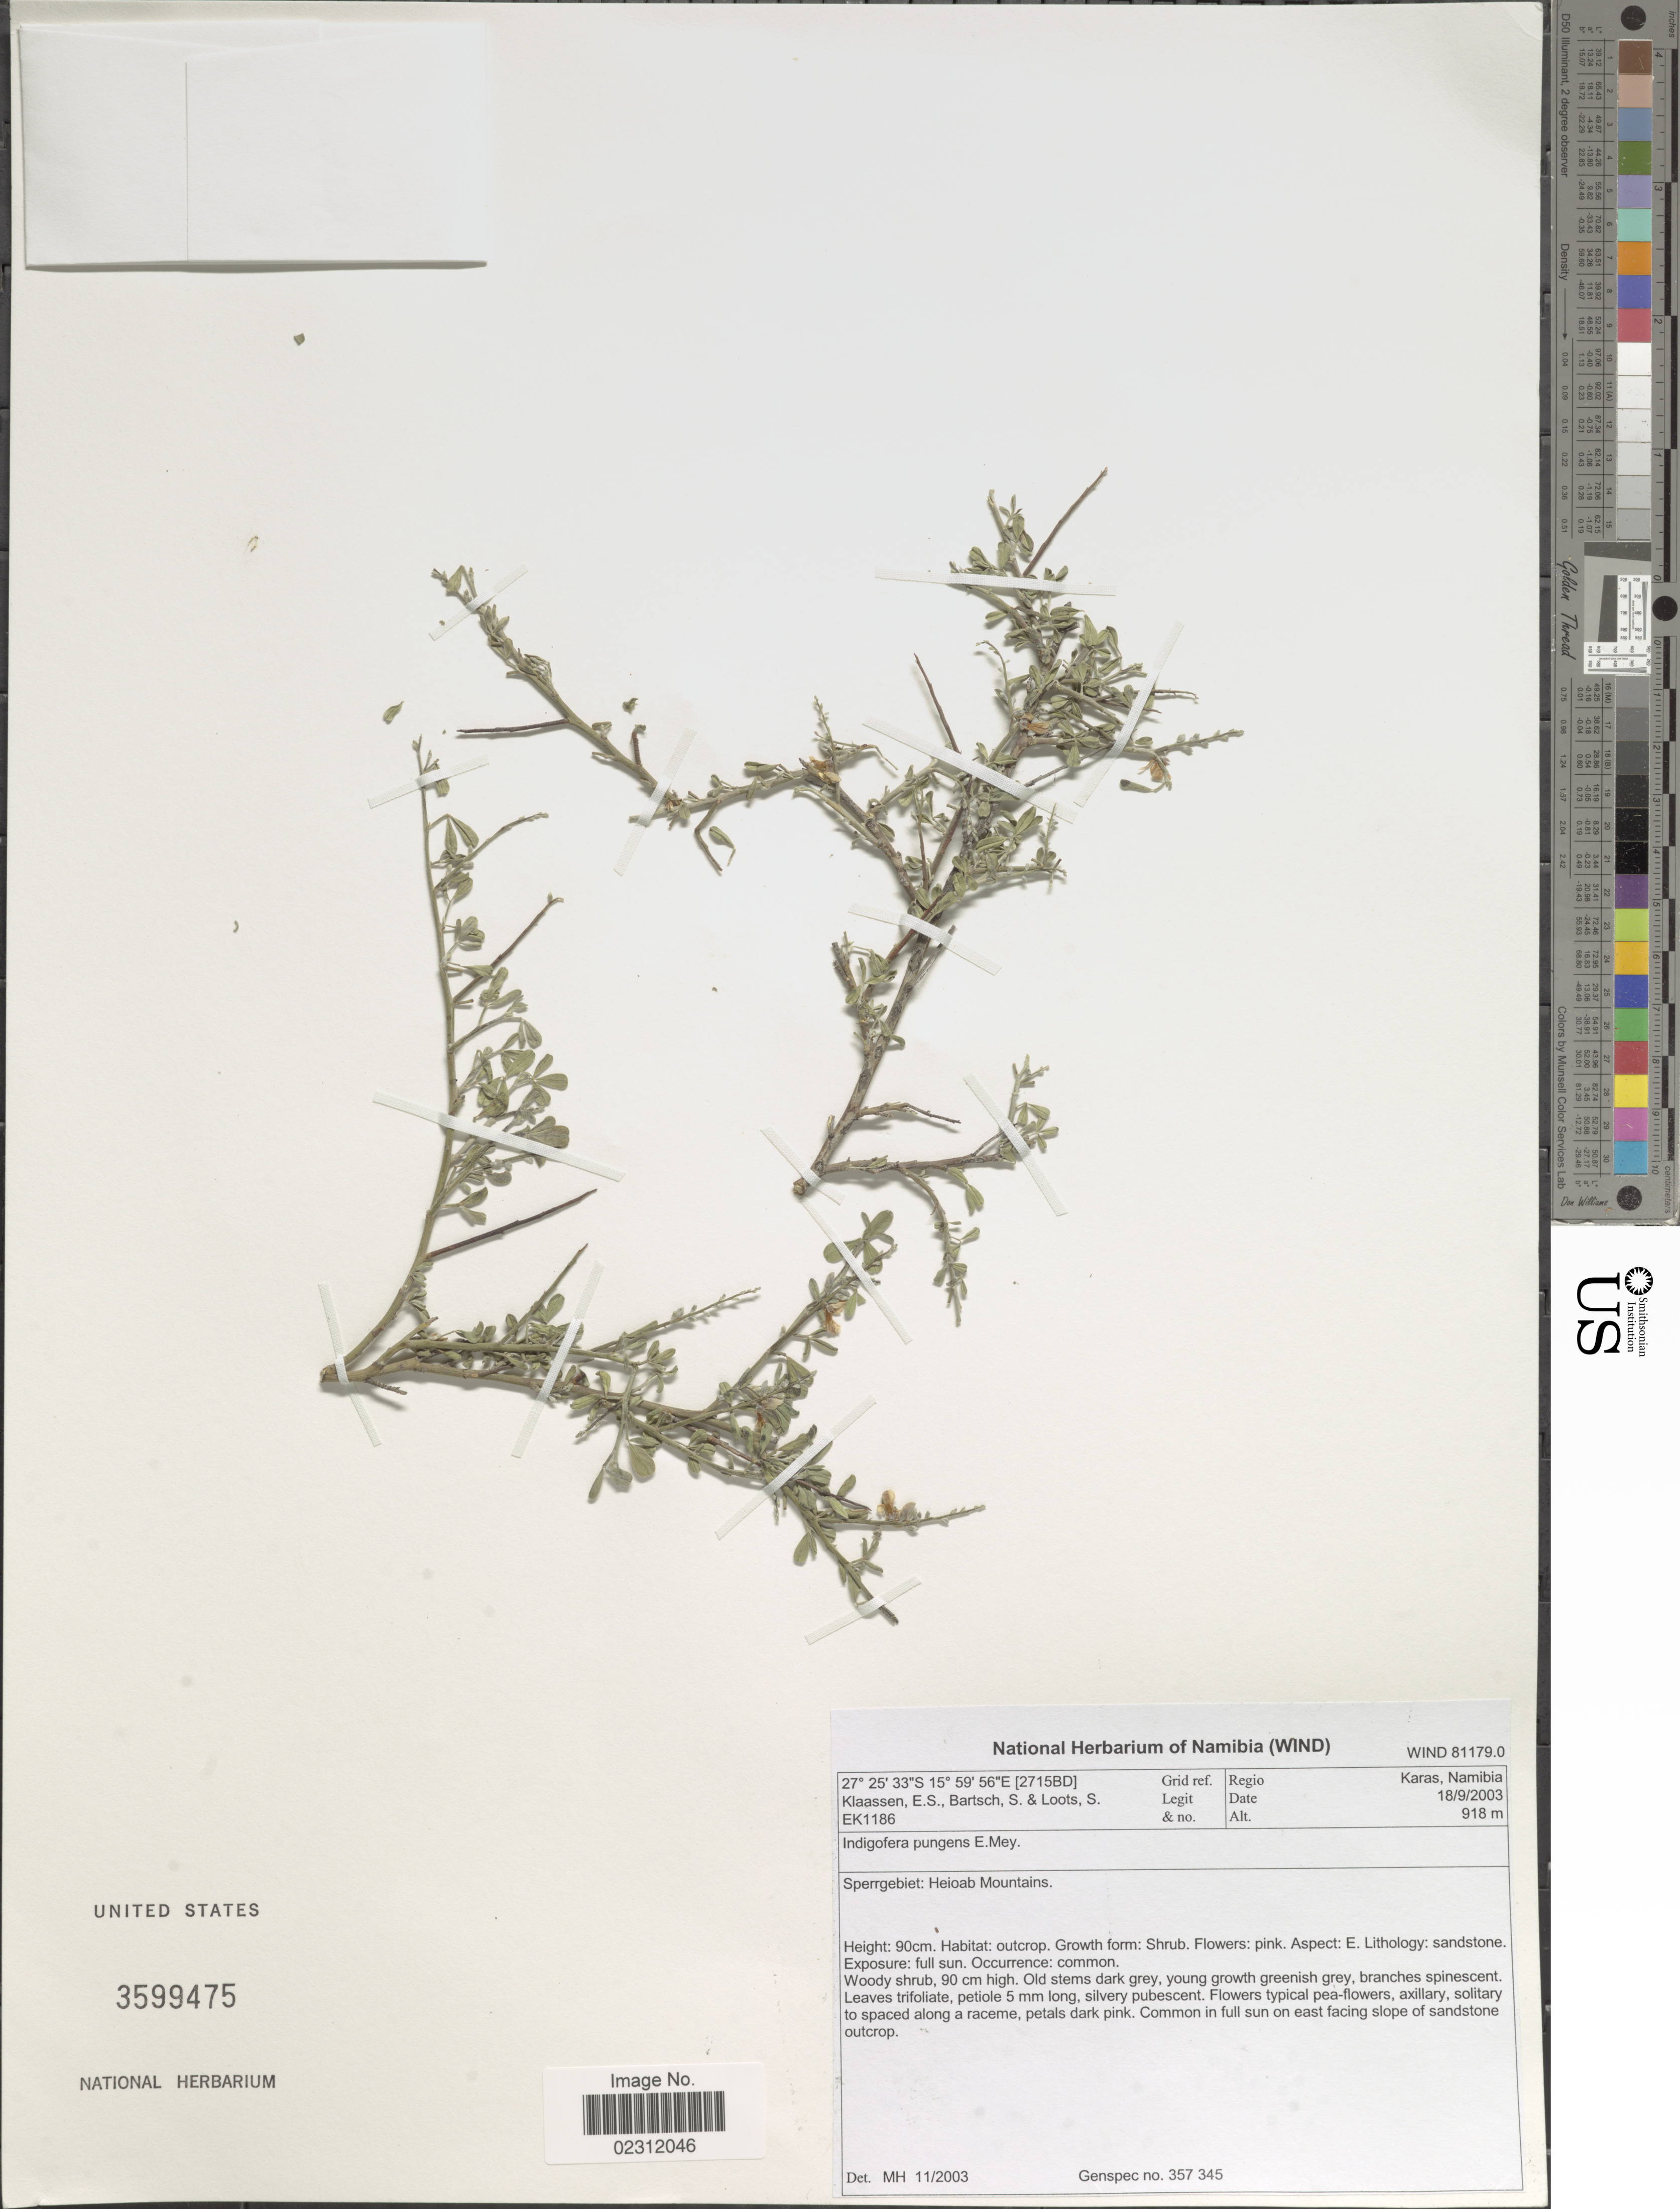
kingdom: Plantae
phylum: Tracheophyta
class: Magnoliopsida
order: Fabales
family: Fabaceae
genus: Indigofera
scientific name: Indigofera pungens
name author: E. Mey.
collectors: E. S. Klaassen, S. Bartsch & S. Loots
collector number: EK1186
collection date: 2003-09-18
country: Namibia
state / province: Karas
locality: Sperrgebiet, Heioab Mountains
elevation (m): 918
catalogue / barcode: US 3599475